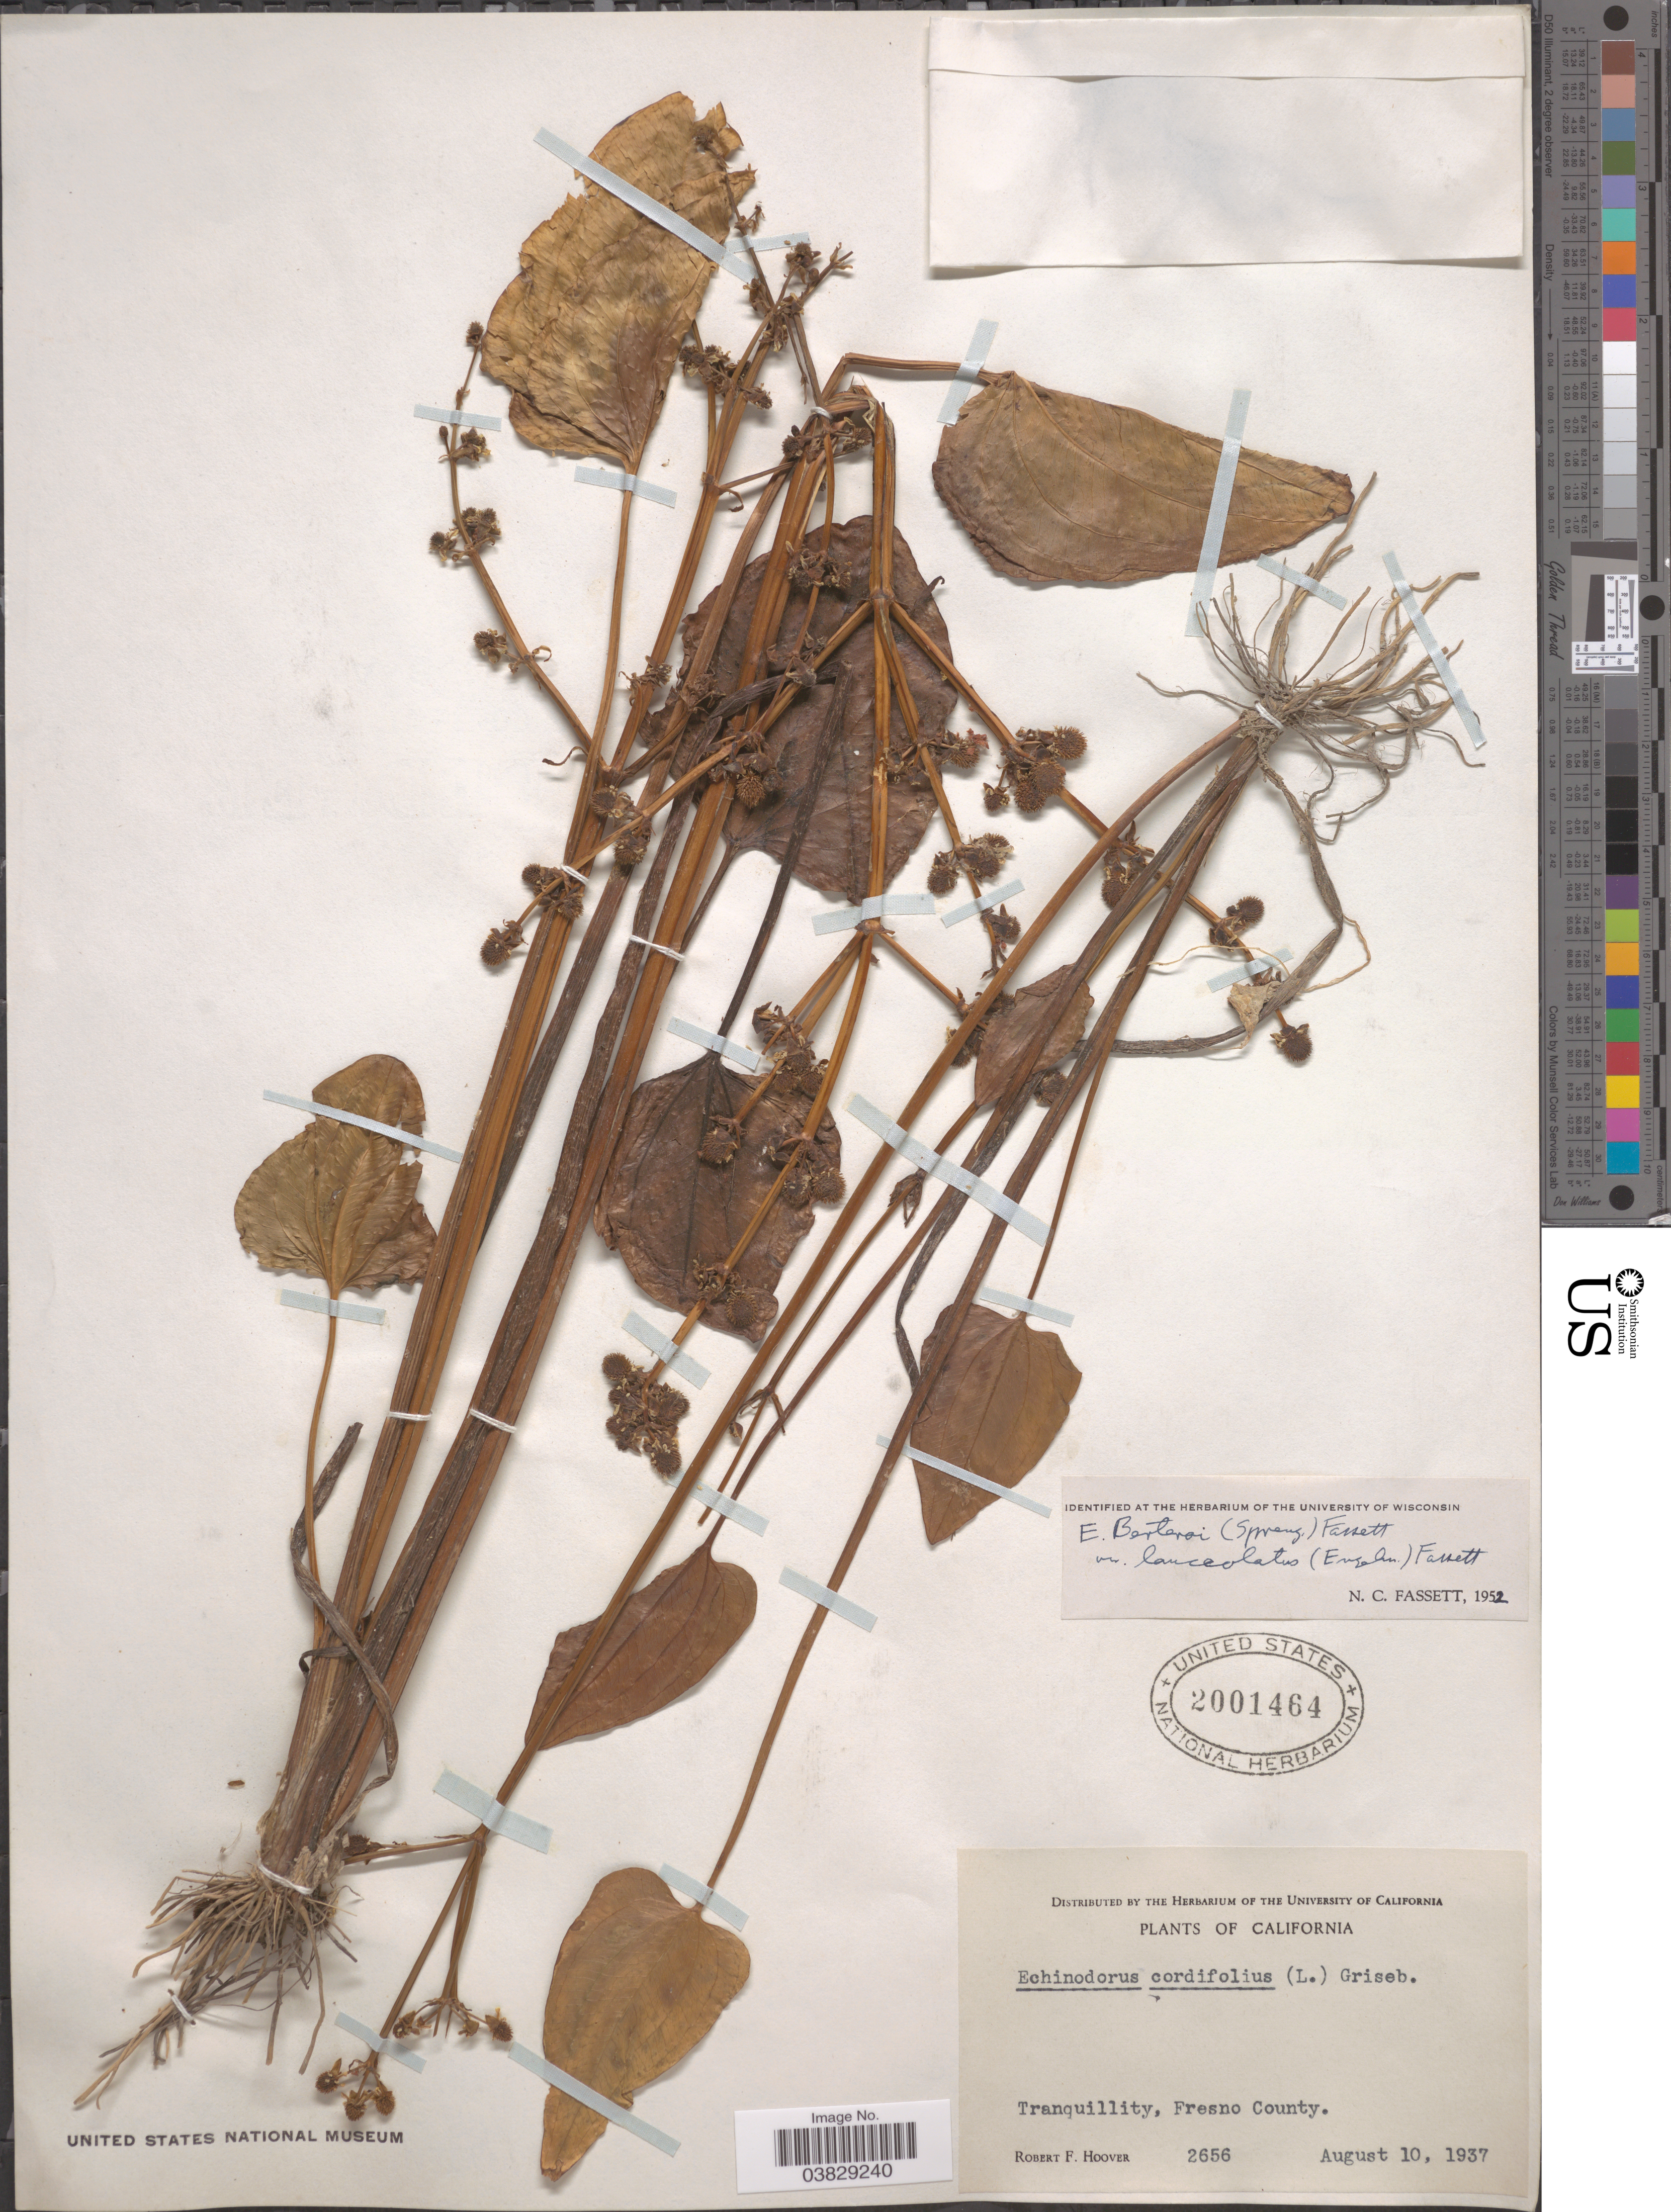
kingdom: Plantae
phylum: Tracheophyta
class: Liliopsida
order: Alismatales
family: Alismataceae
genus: Echinodorus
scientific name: Echinodorus berteroi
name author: (Spreng.) Fassett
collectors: R. F. Hoover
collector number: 2656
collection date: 1937-08-10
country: United States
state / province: California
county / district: Fresno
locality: Tranquillity, Fresno County.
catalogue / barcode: US 2001464